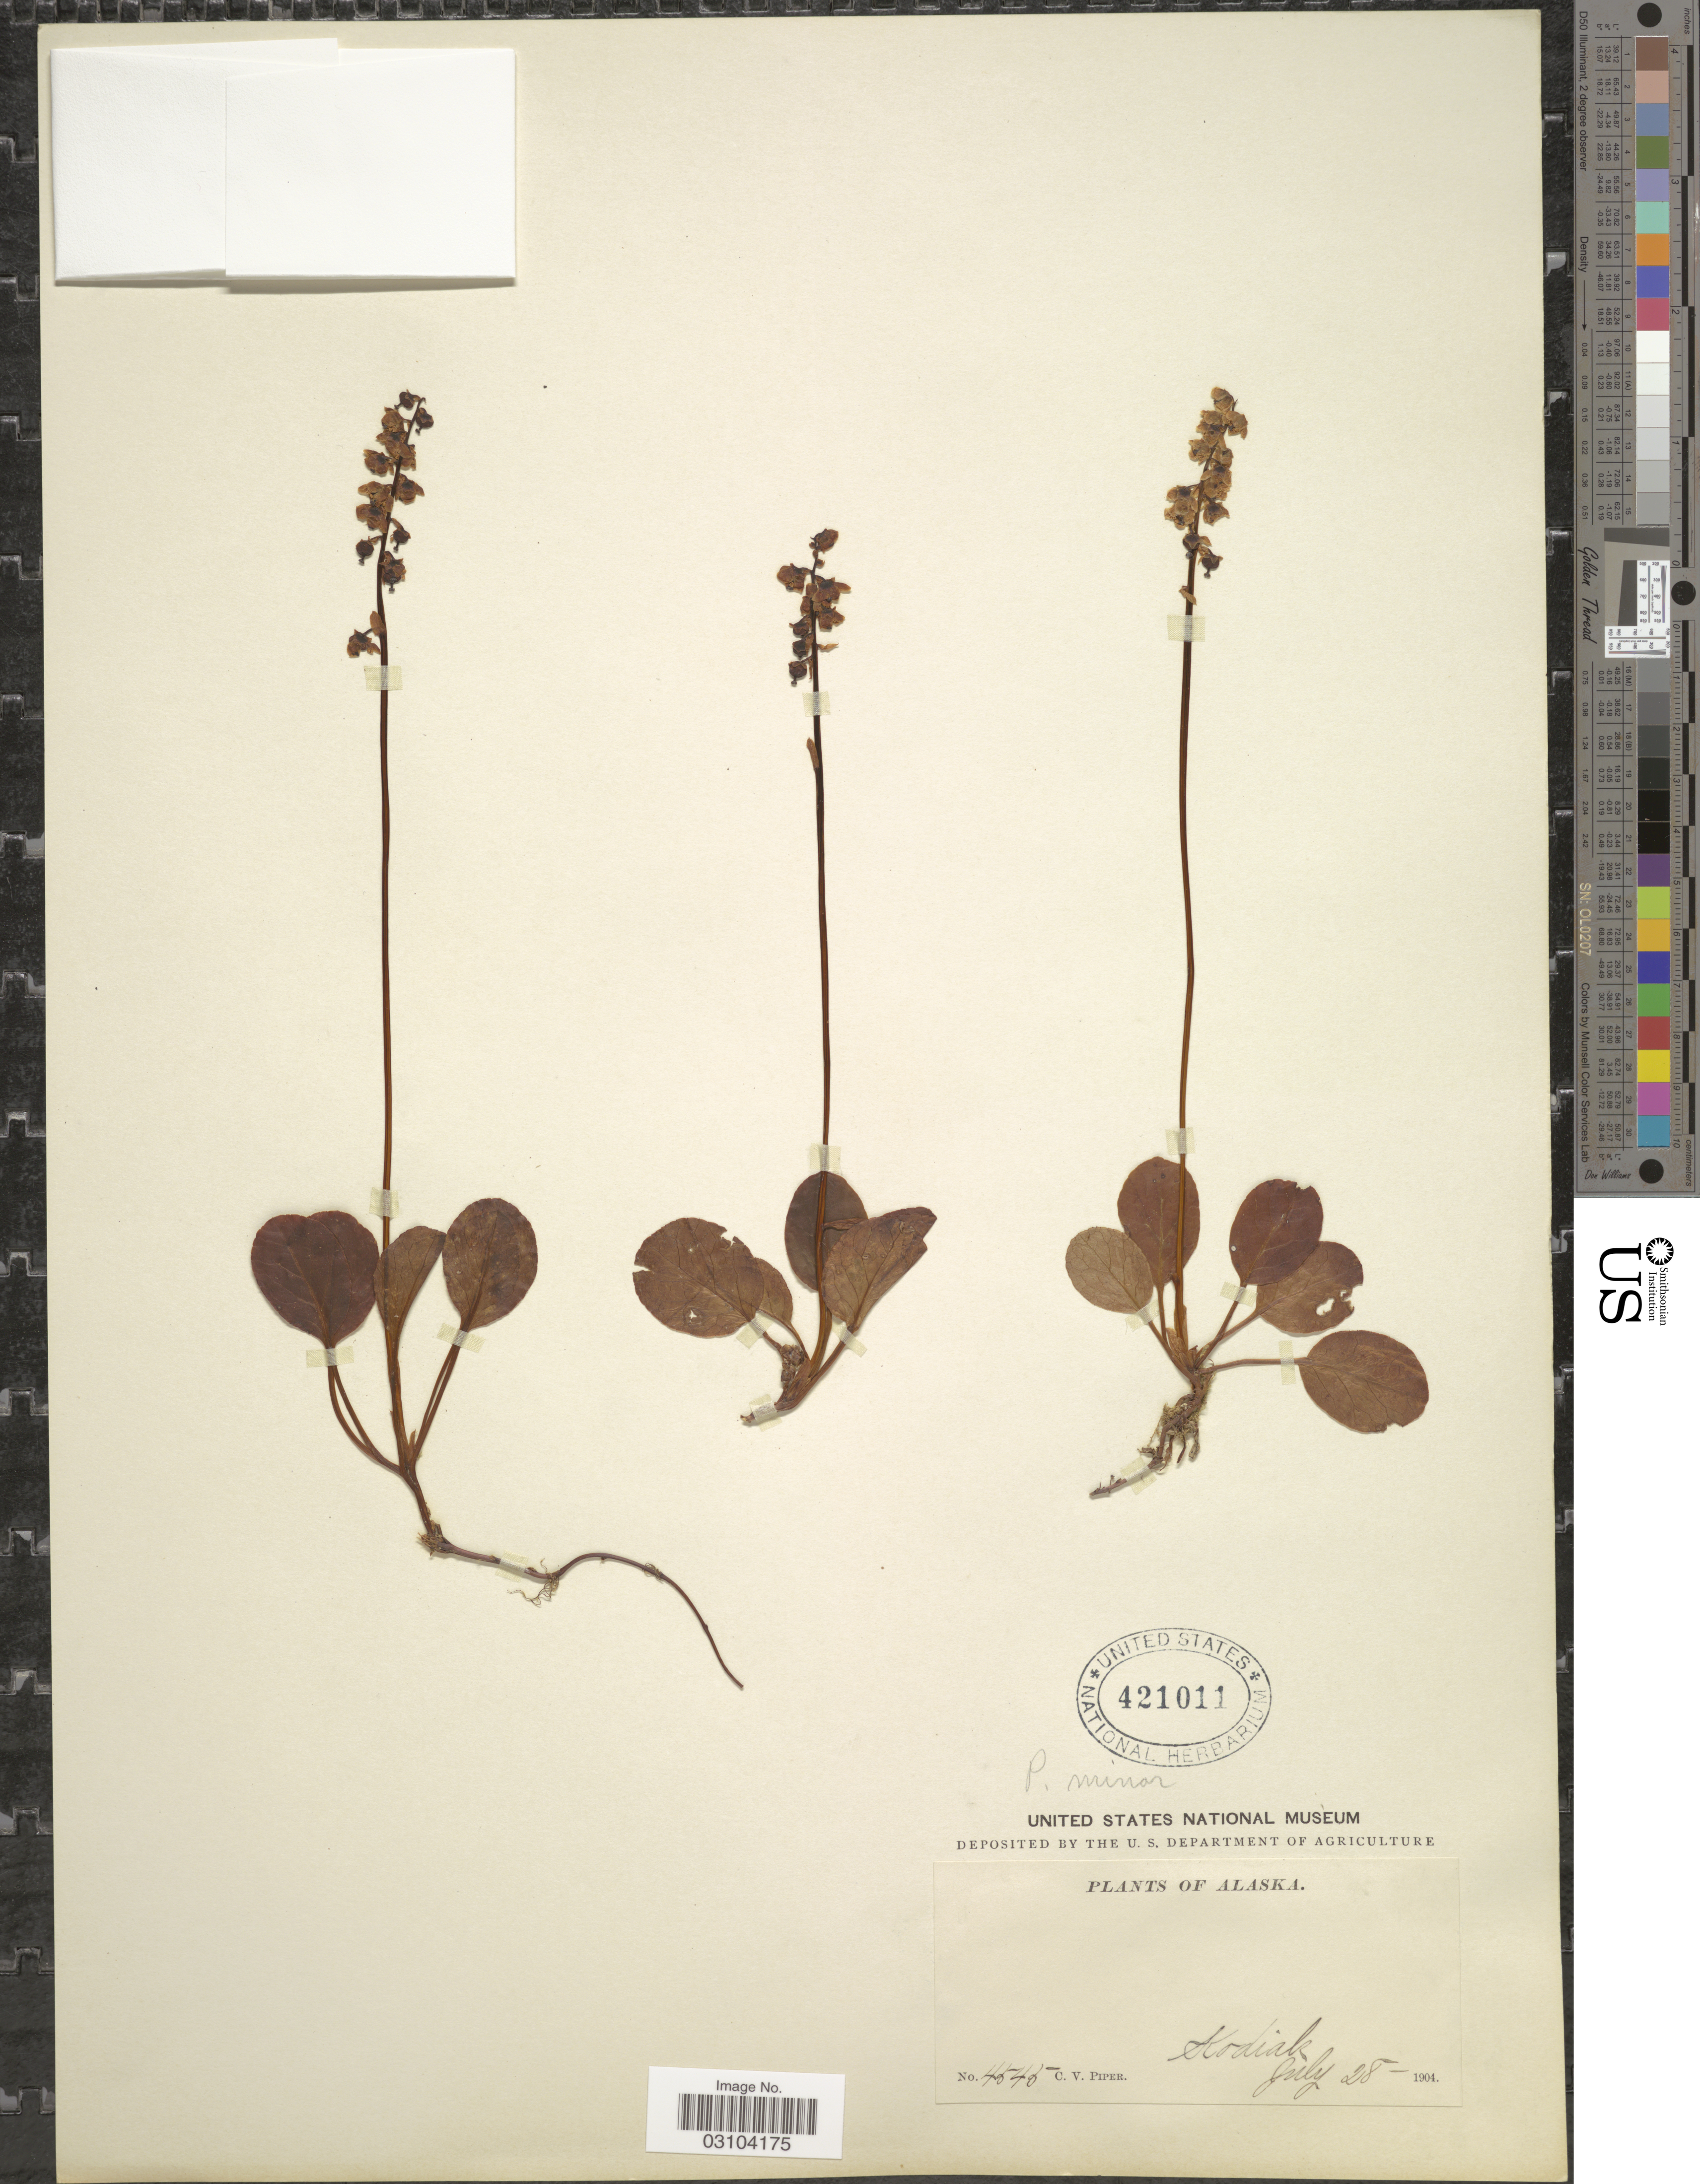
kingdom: Plantae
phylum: Tracheophyta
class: Magnoliopsida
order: Ericales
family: Ericaceae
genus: Pyrola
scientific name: Pyrola minor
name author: L.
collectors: C. V. Piper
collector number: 4545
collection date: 1904-07-28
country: United States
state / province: Alaska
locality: Kodiak.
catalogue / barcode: US 421011